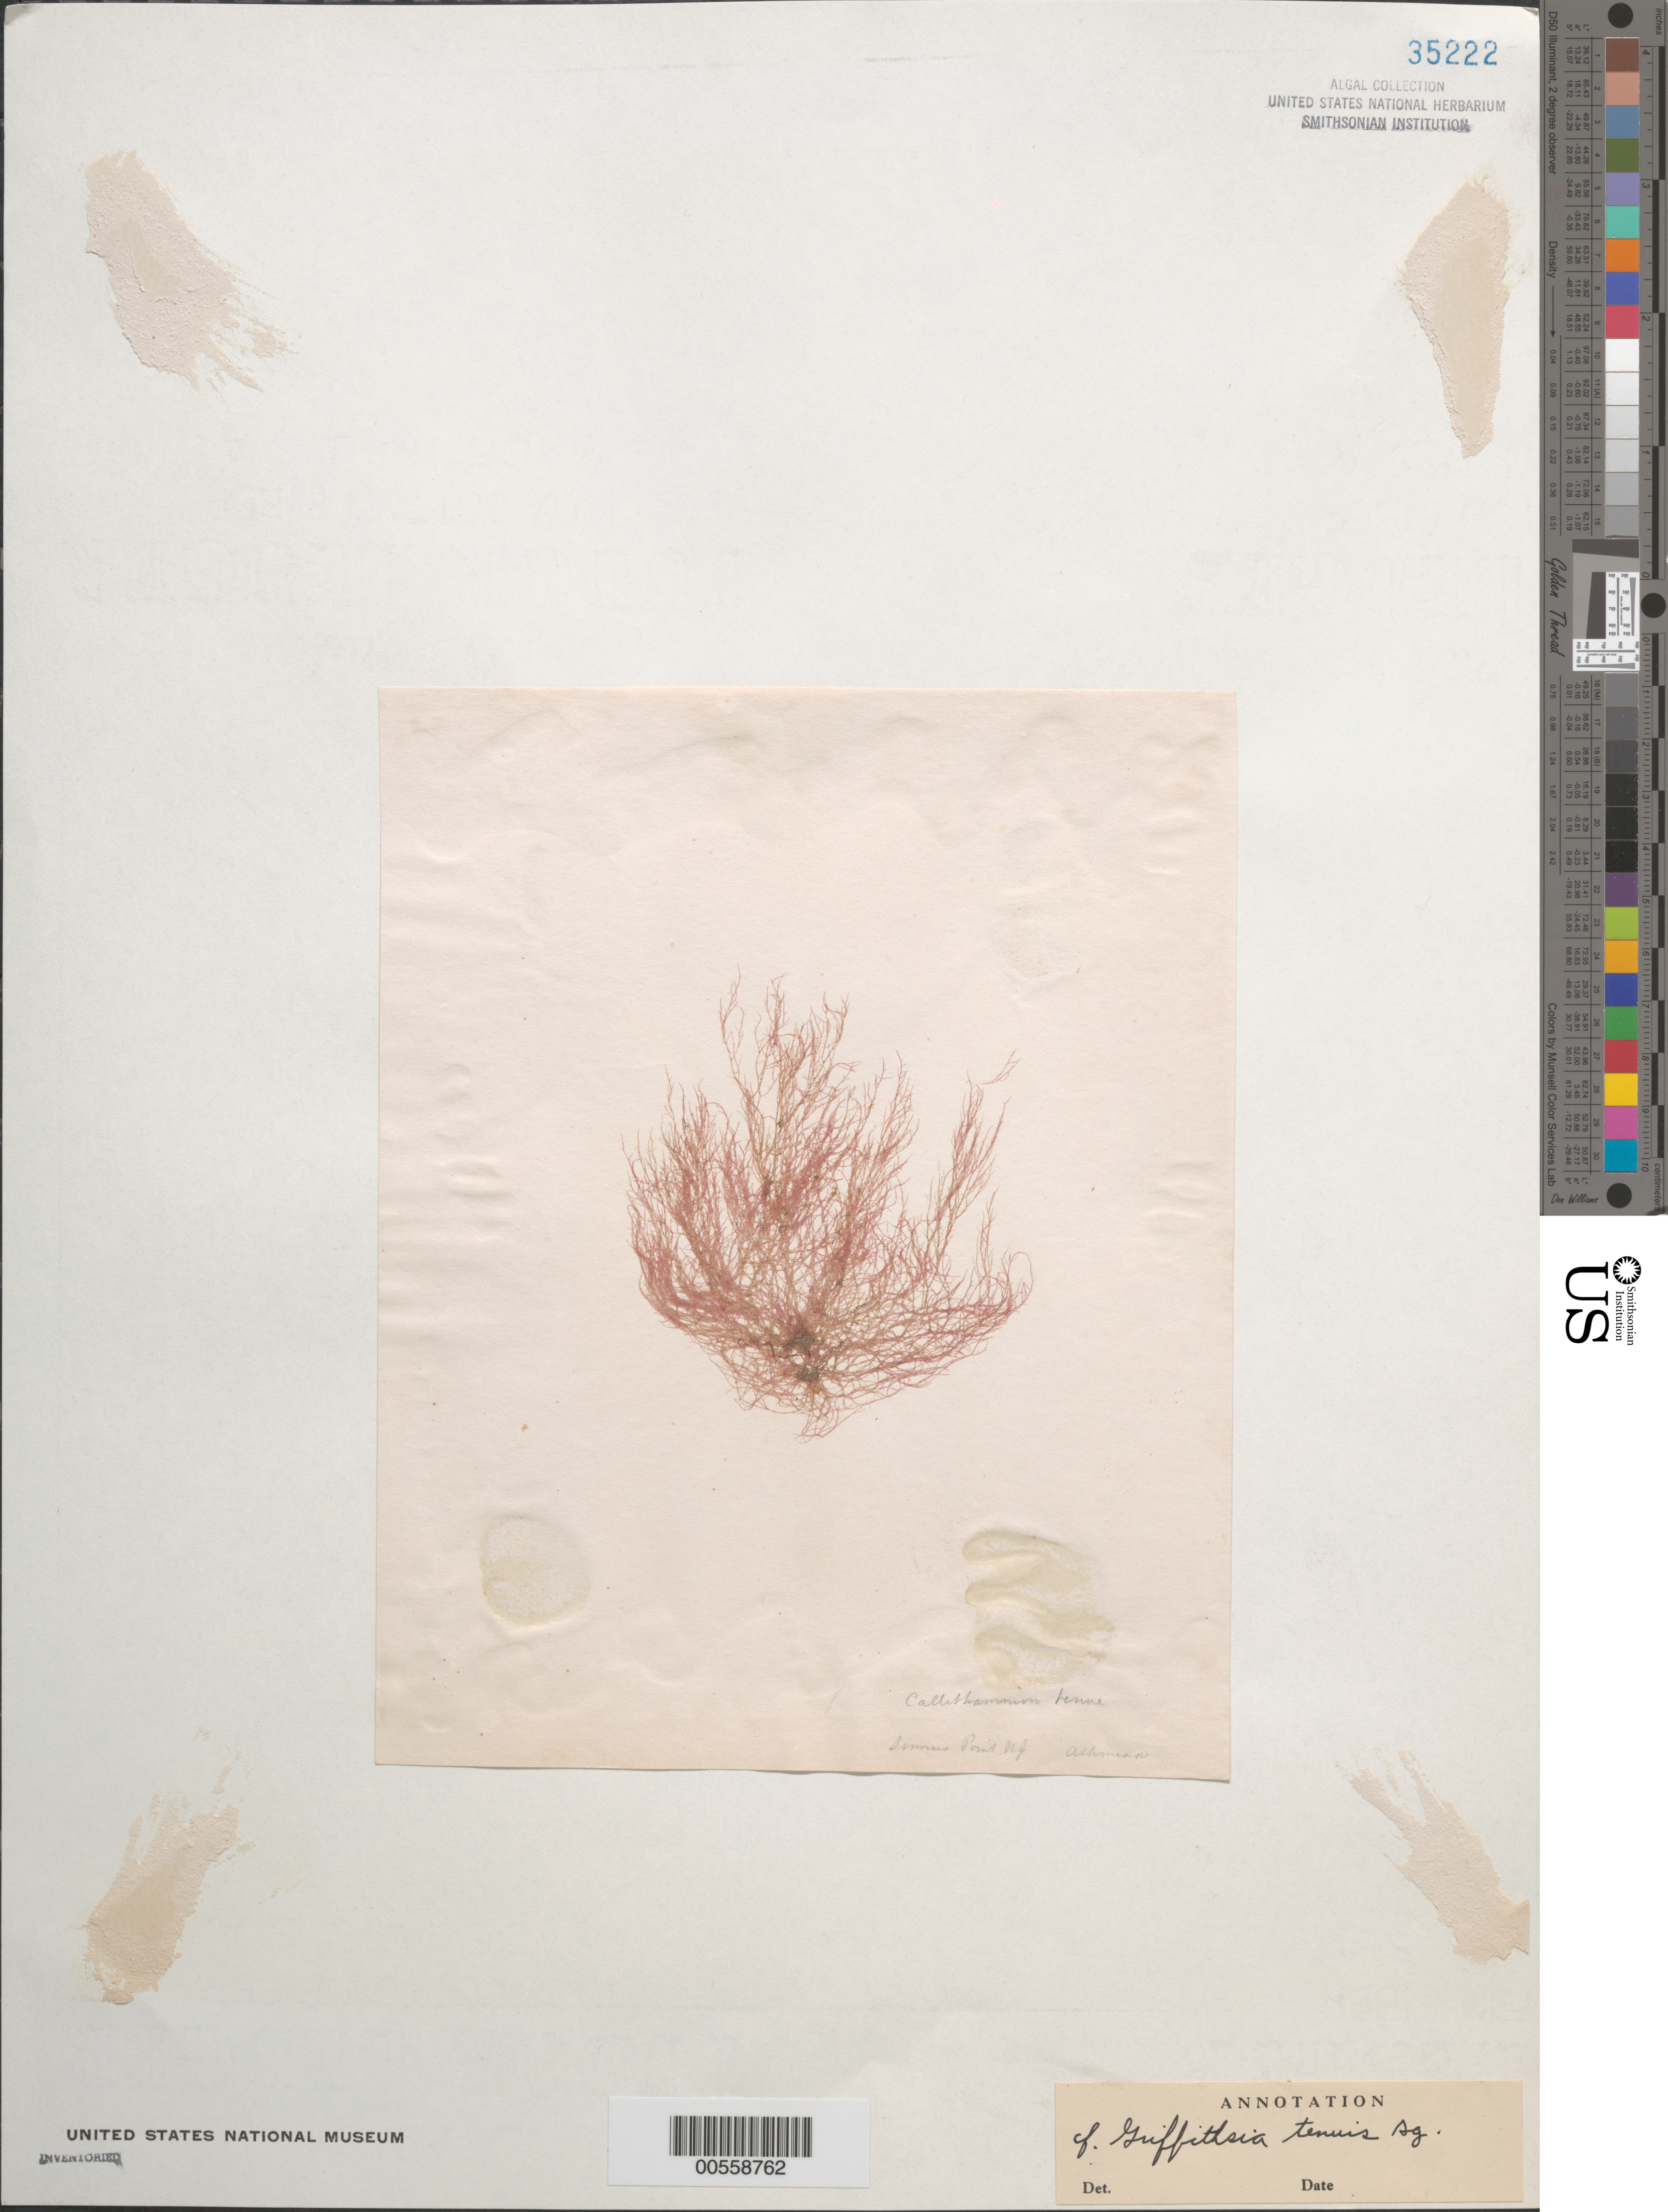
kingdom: Plantae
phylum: Rhodophyta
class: Florideophyceae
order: Ceramiales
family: Wrangeliaceae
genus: Anotrichium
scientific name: Anotrichium tenue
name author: (C. Agardh) Nägeli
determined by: Algae name updating Project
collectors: W. Ashmead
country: United States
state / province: New Jersey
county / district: Atlantic County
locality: Somers Point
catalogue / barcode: US 35222